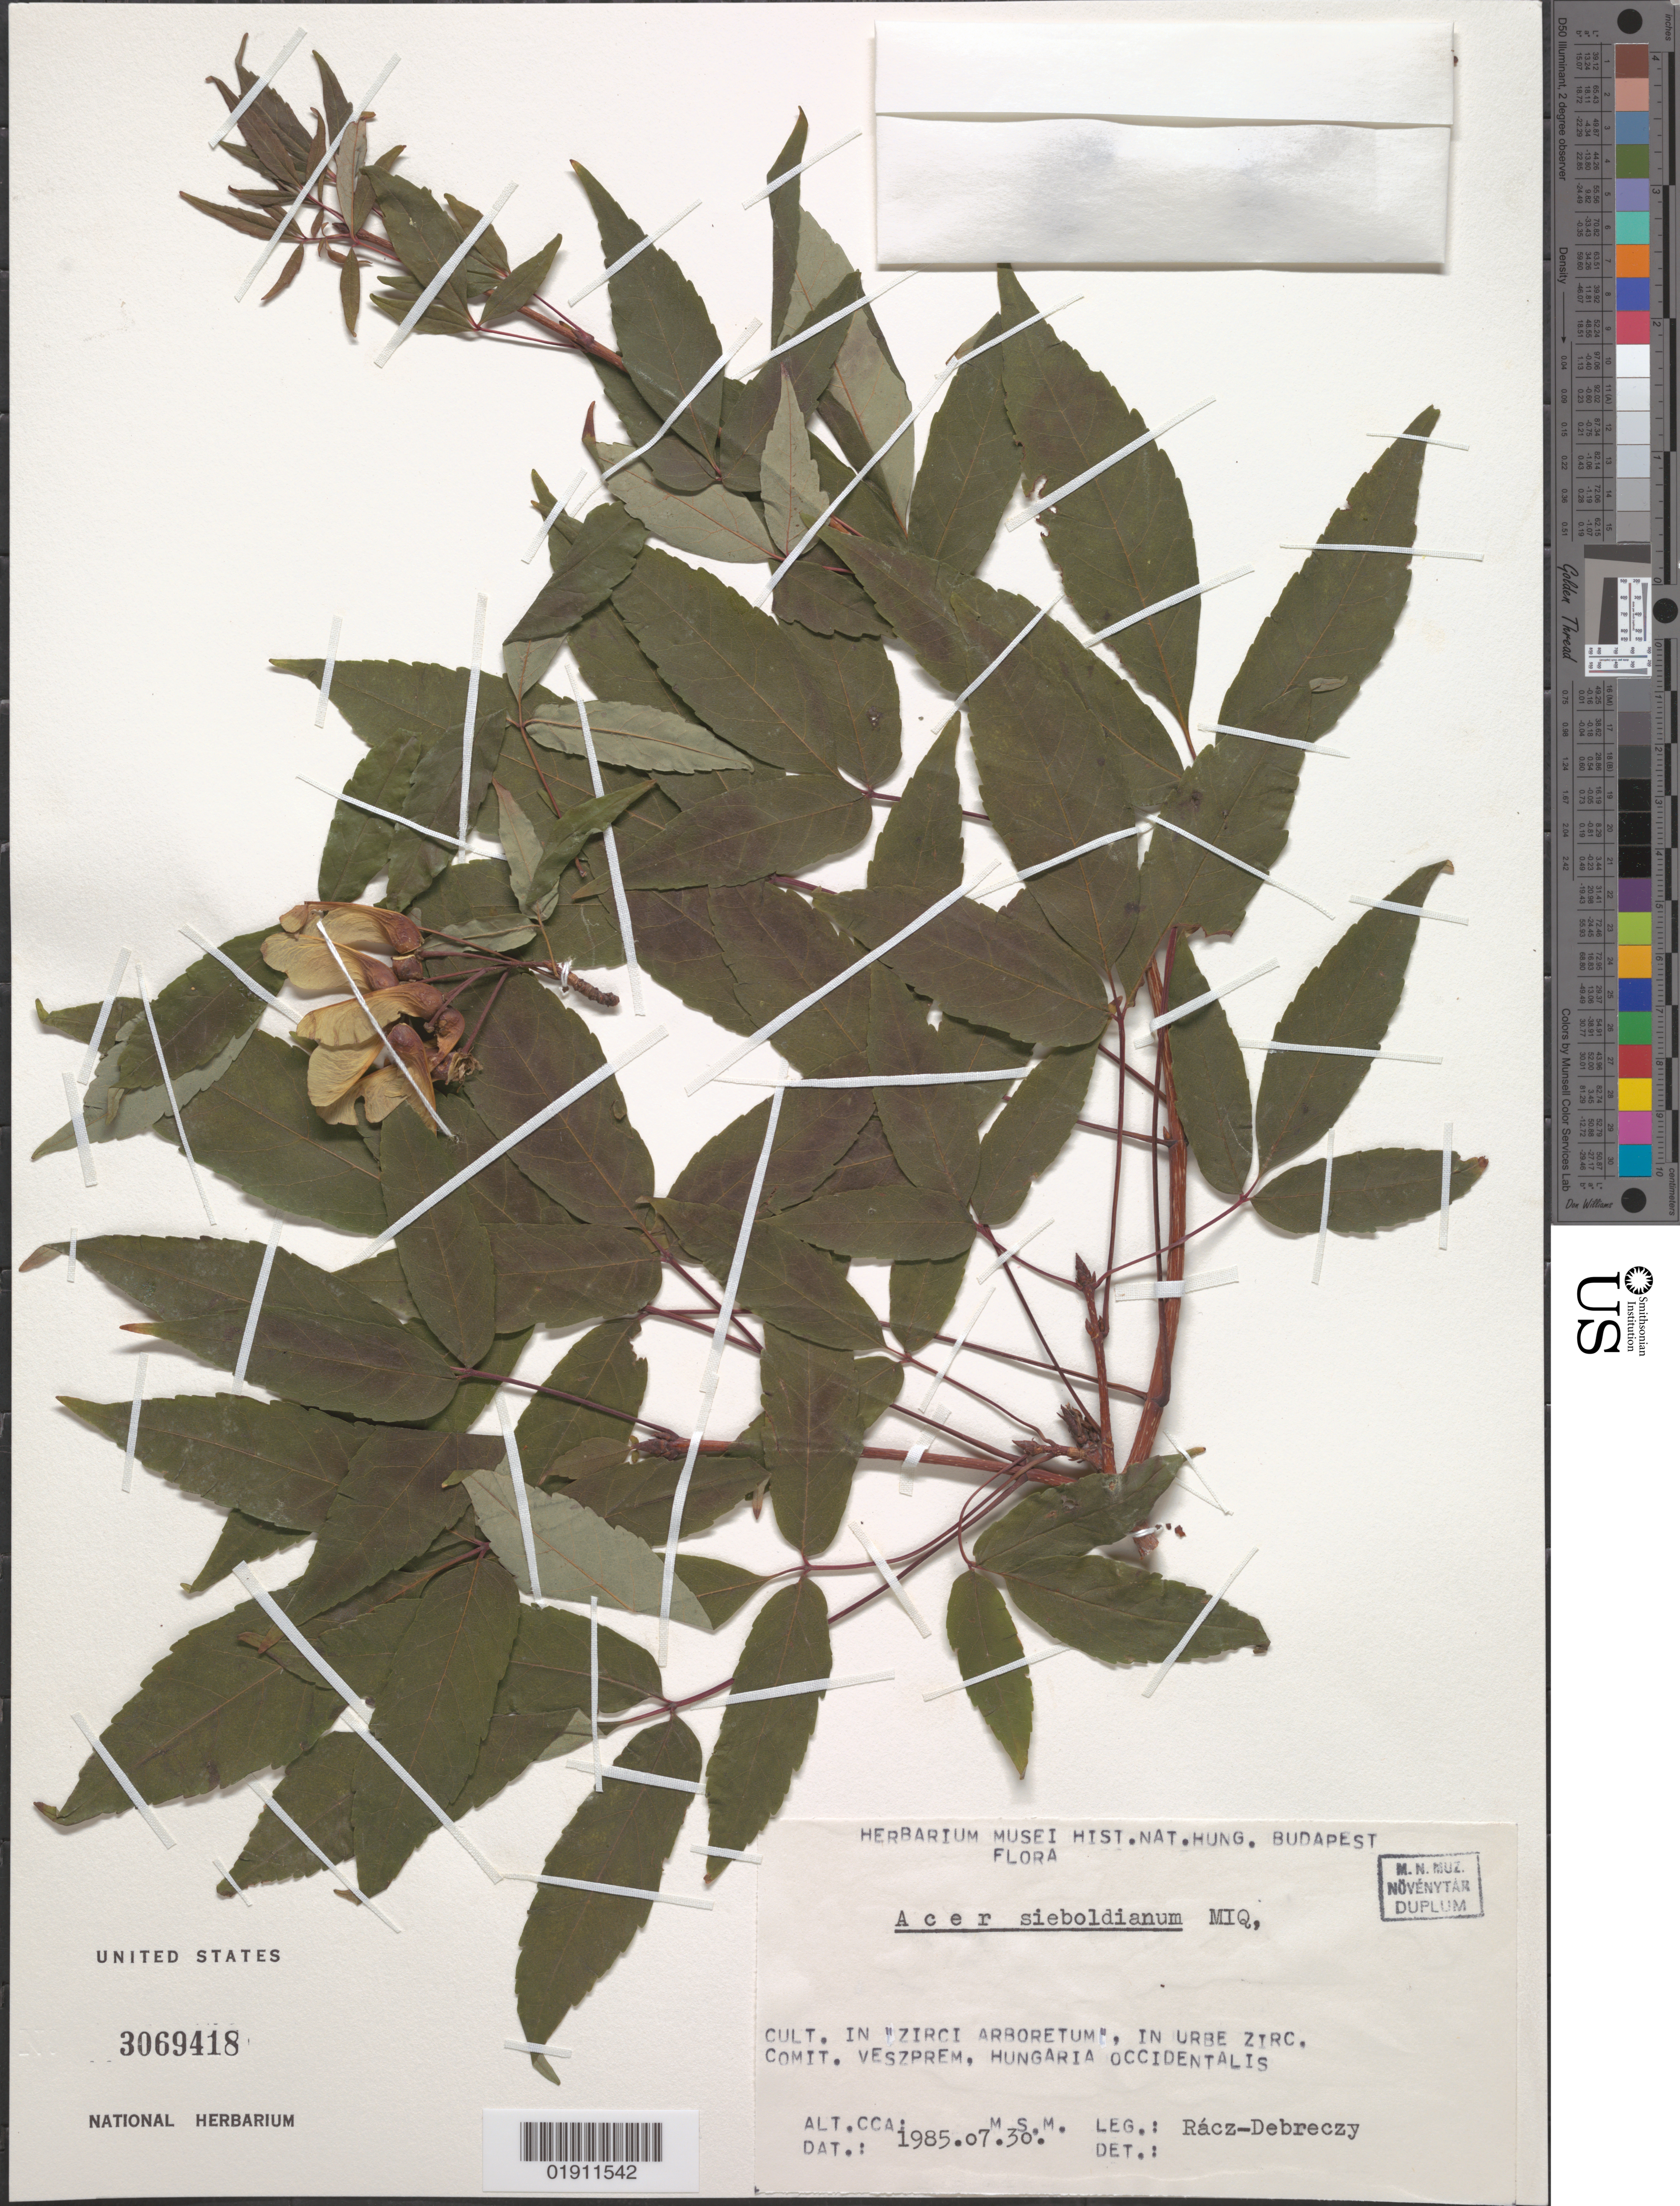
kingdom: Plantae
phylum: Tracheophyta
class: Magnoliopsida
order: Sapindales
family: Sapindaceae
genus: Acer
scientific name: Acer sieboldianum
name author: Miq.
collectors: Rácz-Debreczy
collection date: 1985-07-30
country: Hungary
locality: Zirc Arboretum, Zirc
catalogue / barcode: US 3069418